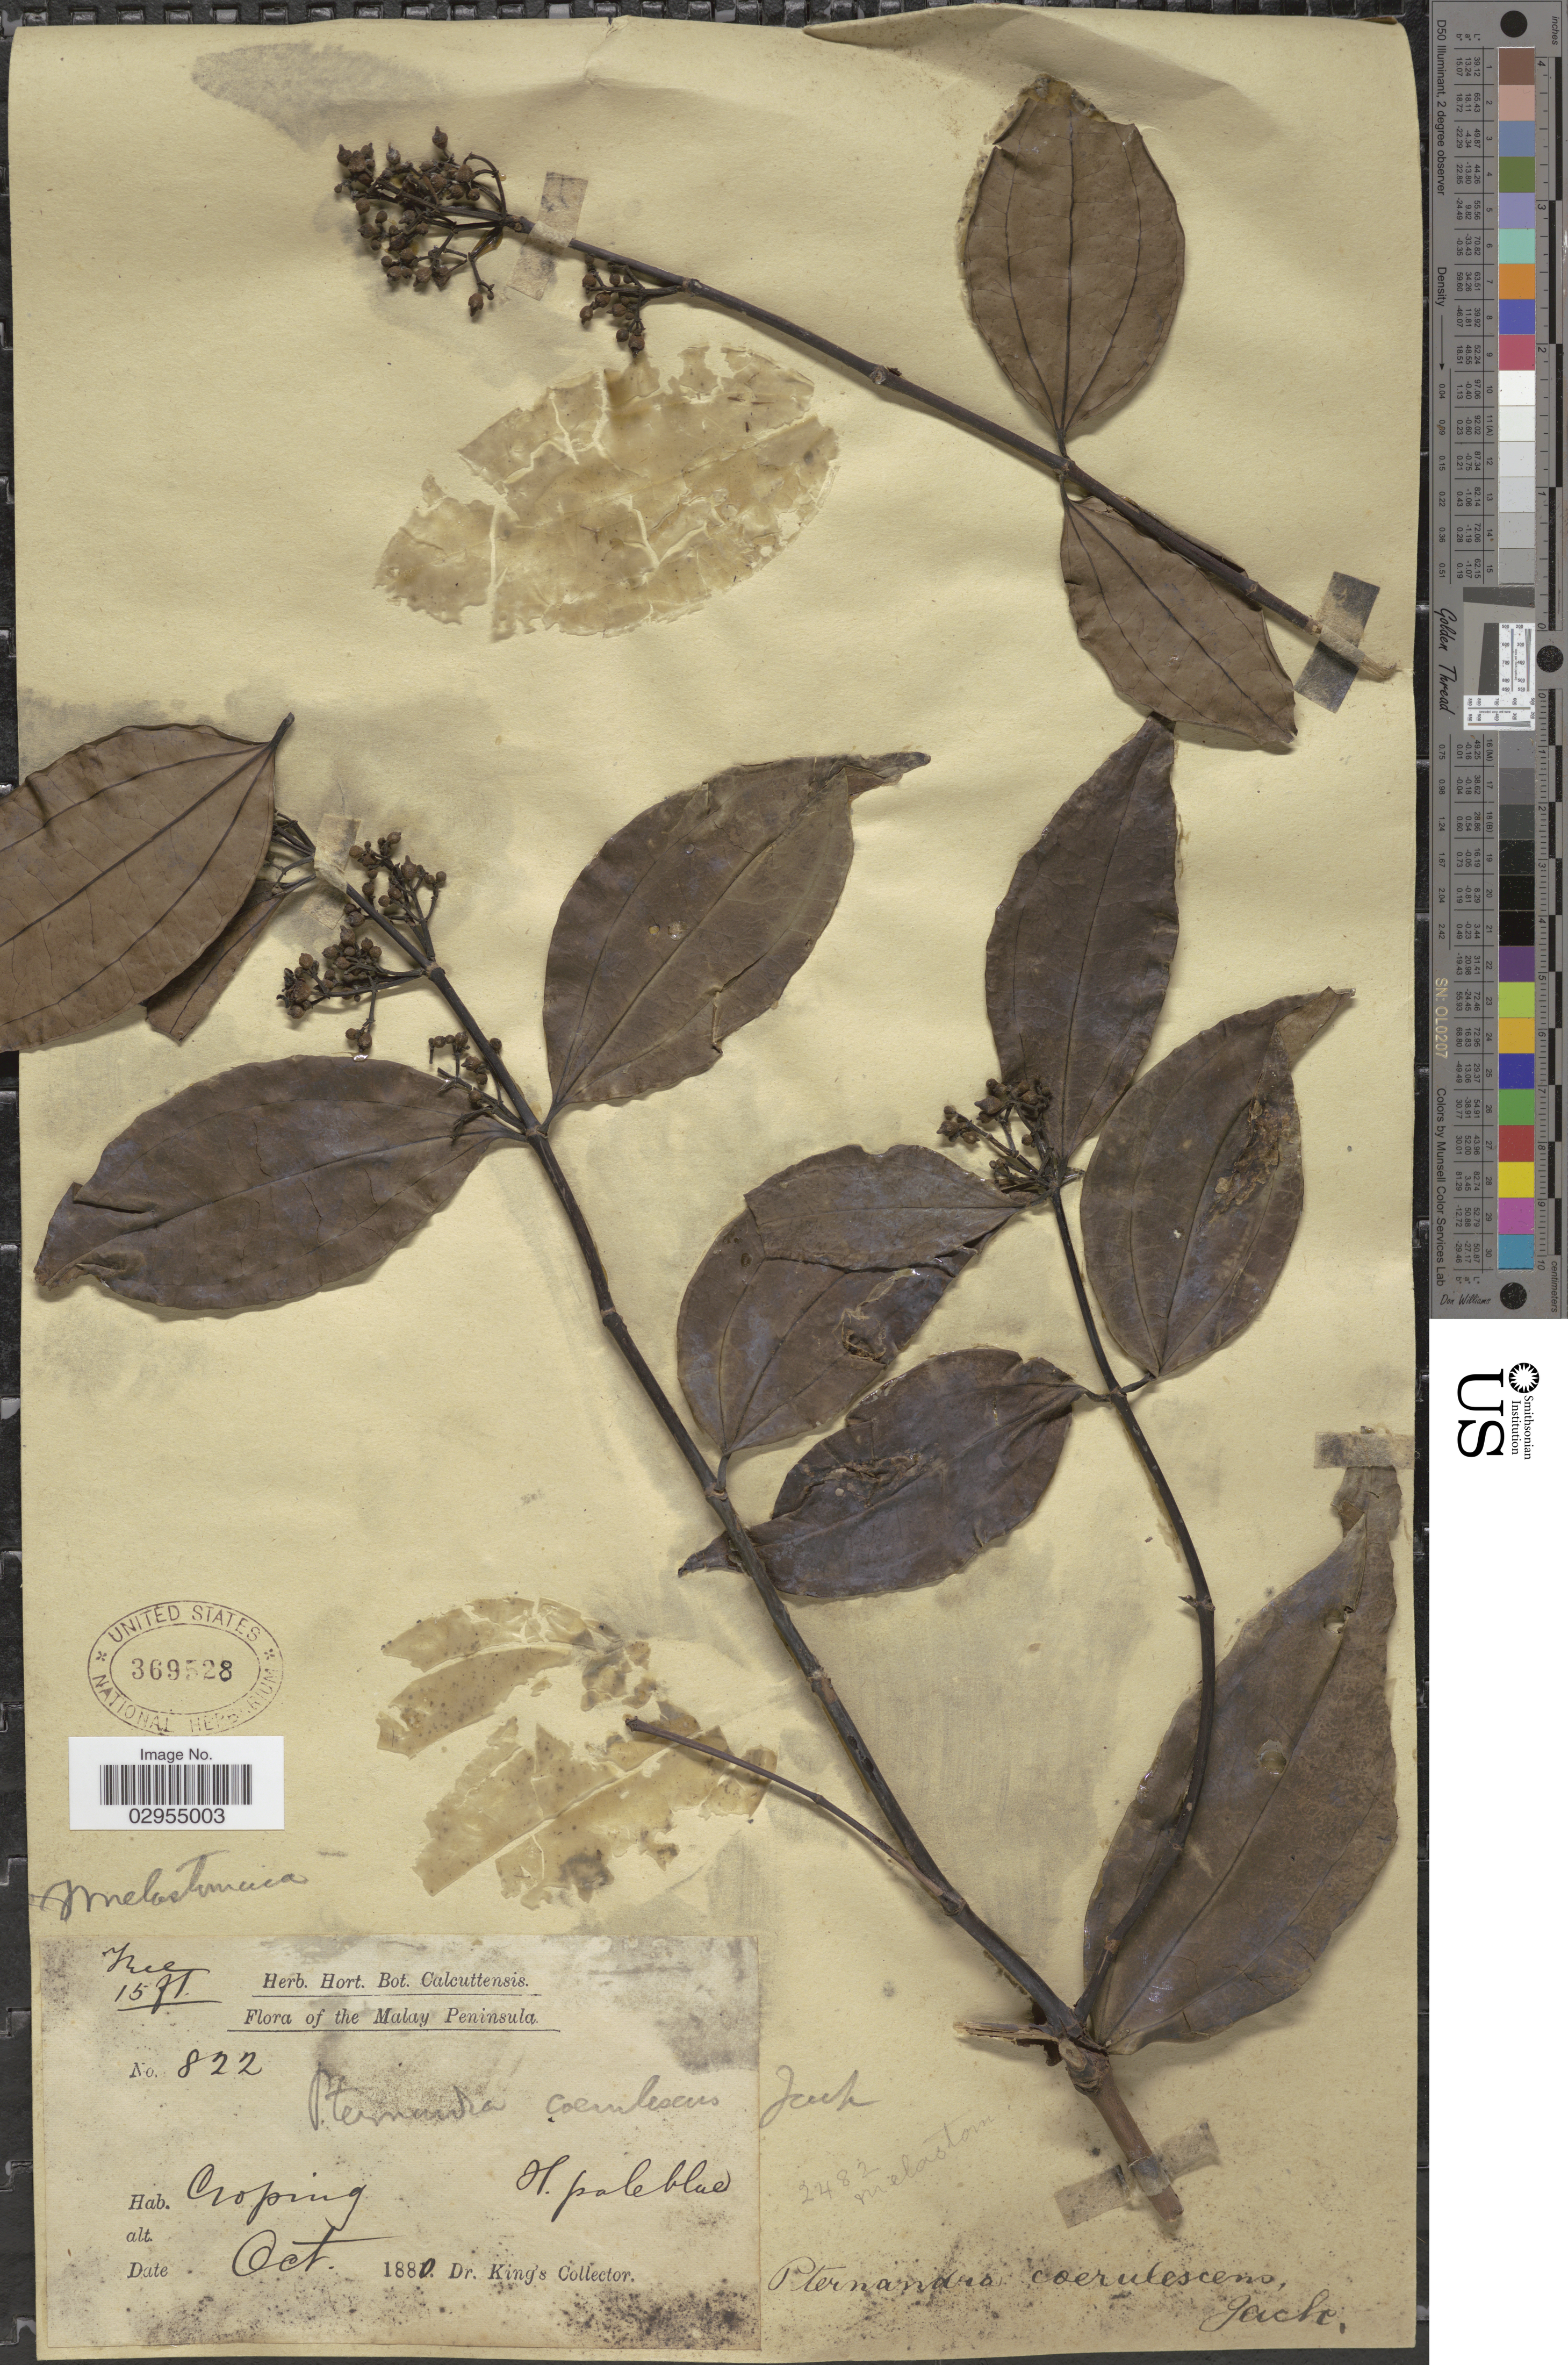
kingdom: Plantae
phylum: Tracheophyta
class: Magnoliopsida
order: Myrtales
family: Melastomataceae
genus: Pternandra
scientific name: Pternandra coerulescens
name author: Jack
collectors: Dr. King's collector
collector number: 822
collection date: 1880-10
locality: Malay Peninsula.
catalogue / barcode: US 369528